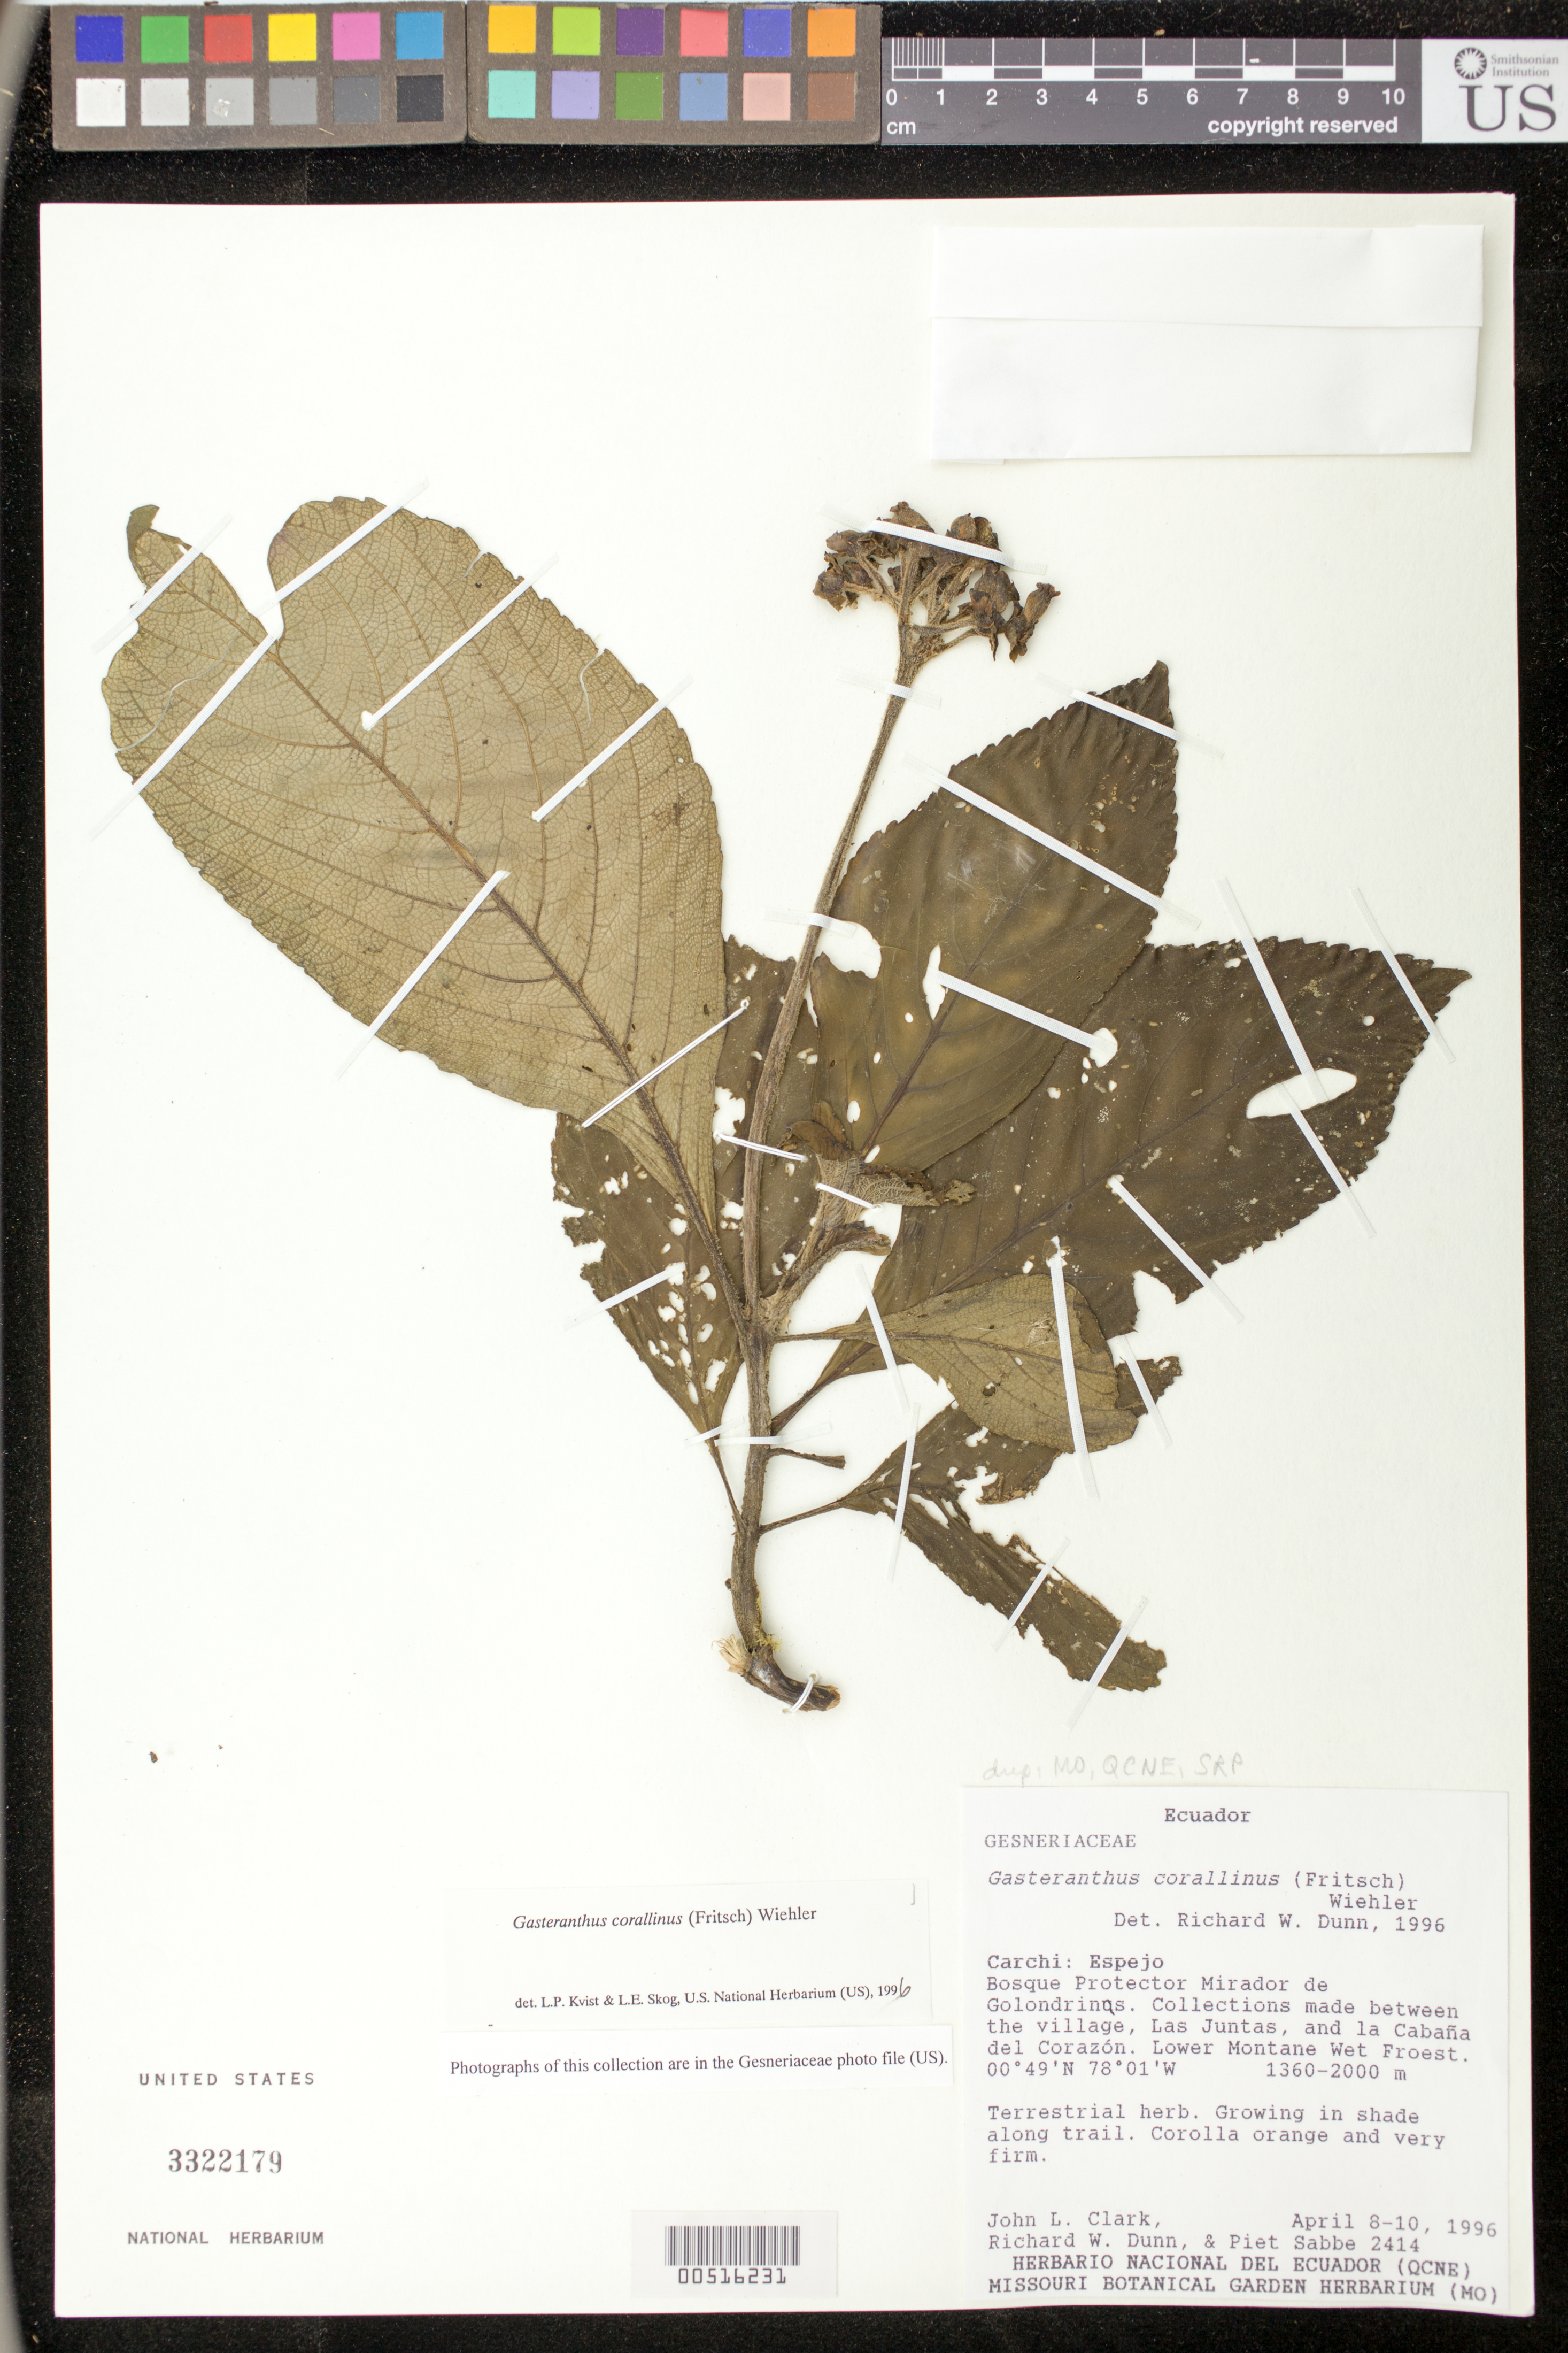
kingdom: Plantae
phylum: Tracheophyta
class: Magnoliopsida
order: Lamiales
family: Gesneriaceae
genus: Gasteranthus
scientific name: Gasteranthus corallinus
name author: (Fritsch) Wiehler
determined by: Skog, Laurence E.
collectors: J. L. Clark, R. Dunn & P. Sabbe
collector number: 2414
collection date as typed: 8-10 Apr 1996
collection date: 1996-04-08/1996-04-10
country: Ecuador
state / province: Carchi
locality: Espejo; Bosque Protector Mirador de Golondrinas; between the village, Las Juntas, and la Cabaña del Corazón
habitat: Lower montane wet forest; growing in shade along trail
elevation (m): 1360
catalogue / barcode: US 3322179